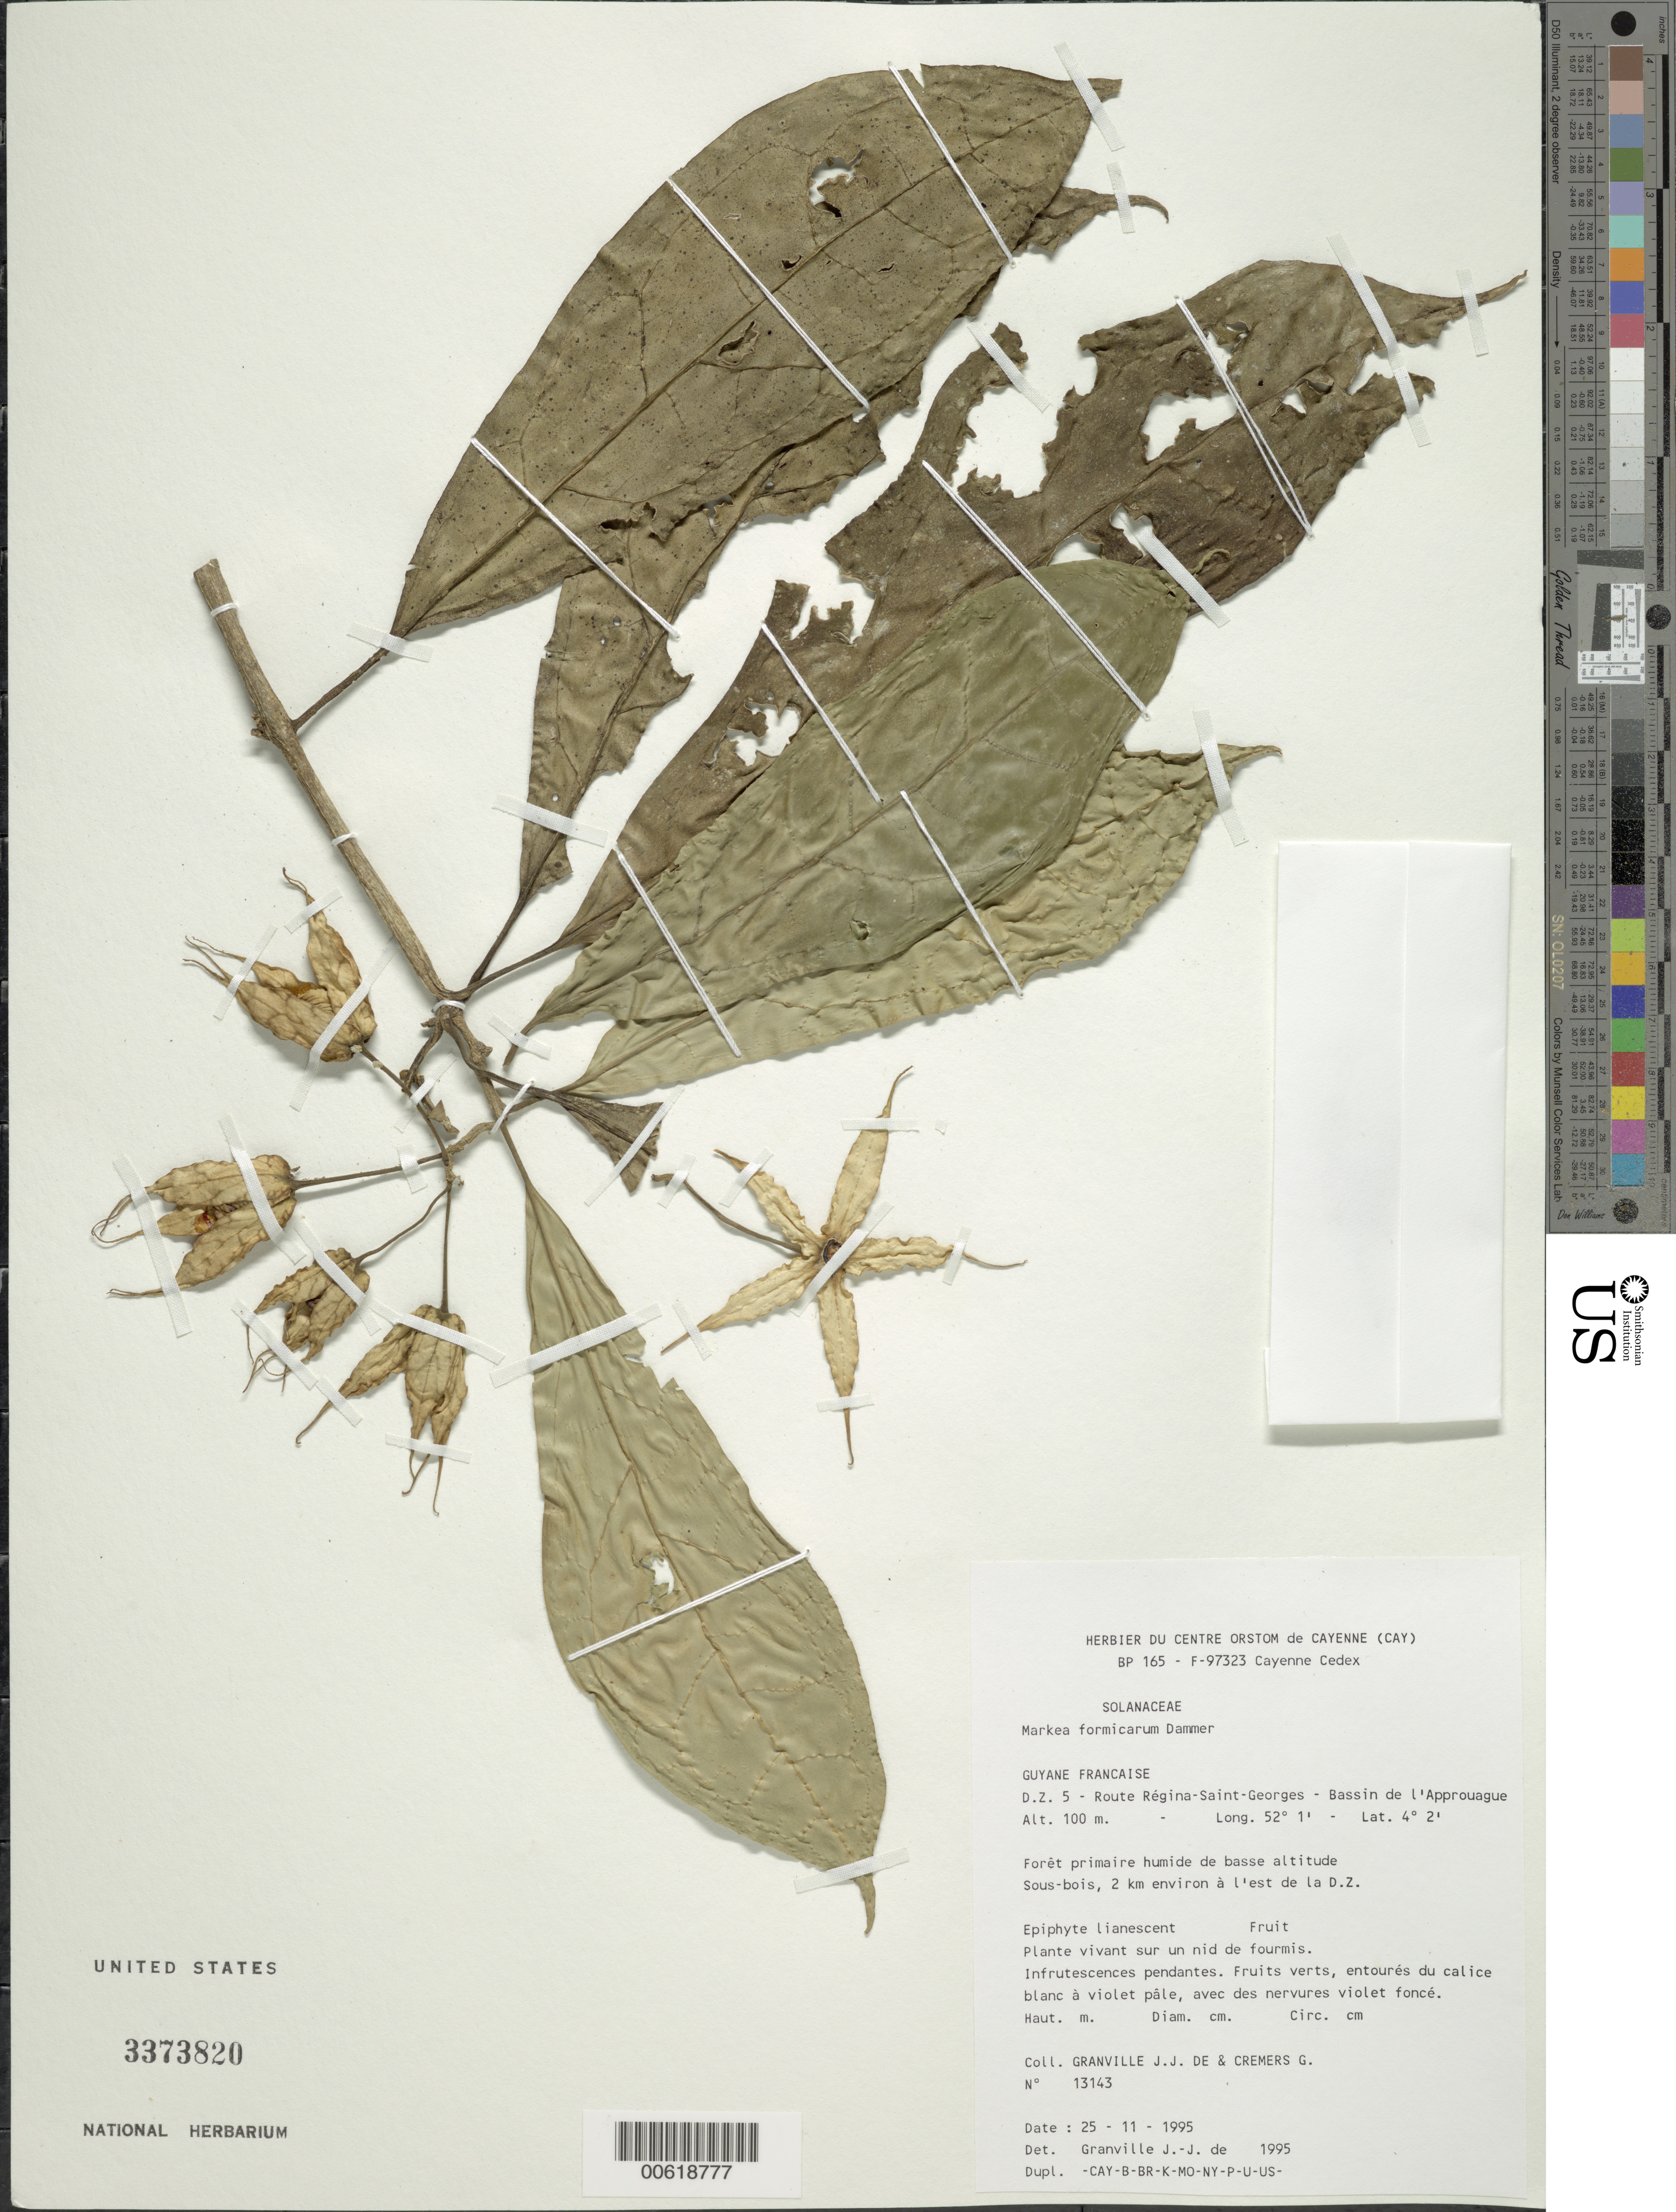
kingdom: Plantae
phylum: Tracheophyta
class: Magnoliopsida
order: Solanales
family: Solanaceae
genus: Markea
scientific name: Markea longiflora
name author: Miers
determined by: Nee, Michael H.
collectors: J.-J. de Granville & G. Cremers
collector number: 13143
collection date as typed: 25-Nov-95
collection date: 1995-11-25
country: French Guiana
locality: Route Regina-Saint-Georges, D.Z. 5, Bassin de l'Approuague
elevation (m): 100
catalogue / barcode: US 3373820